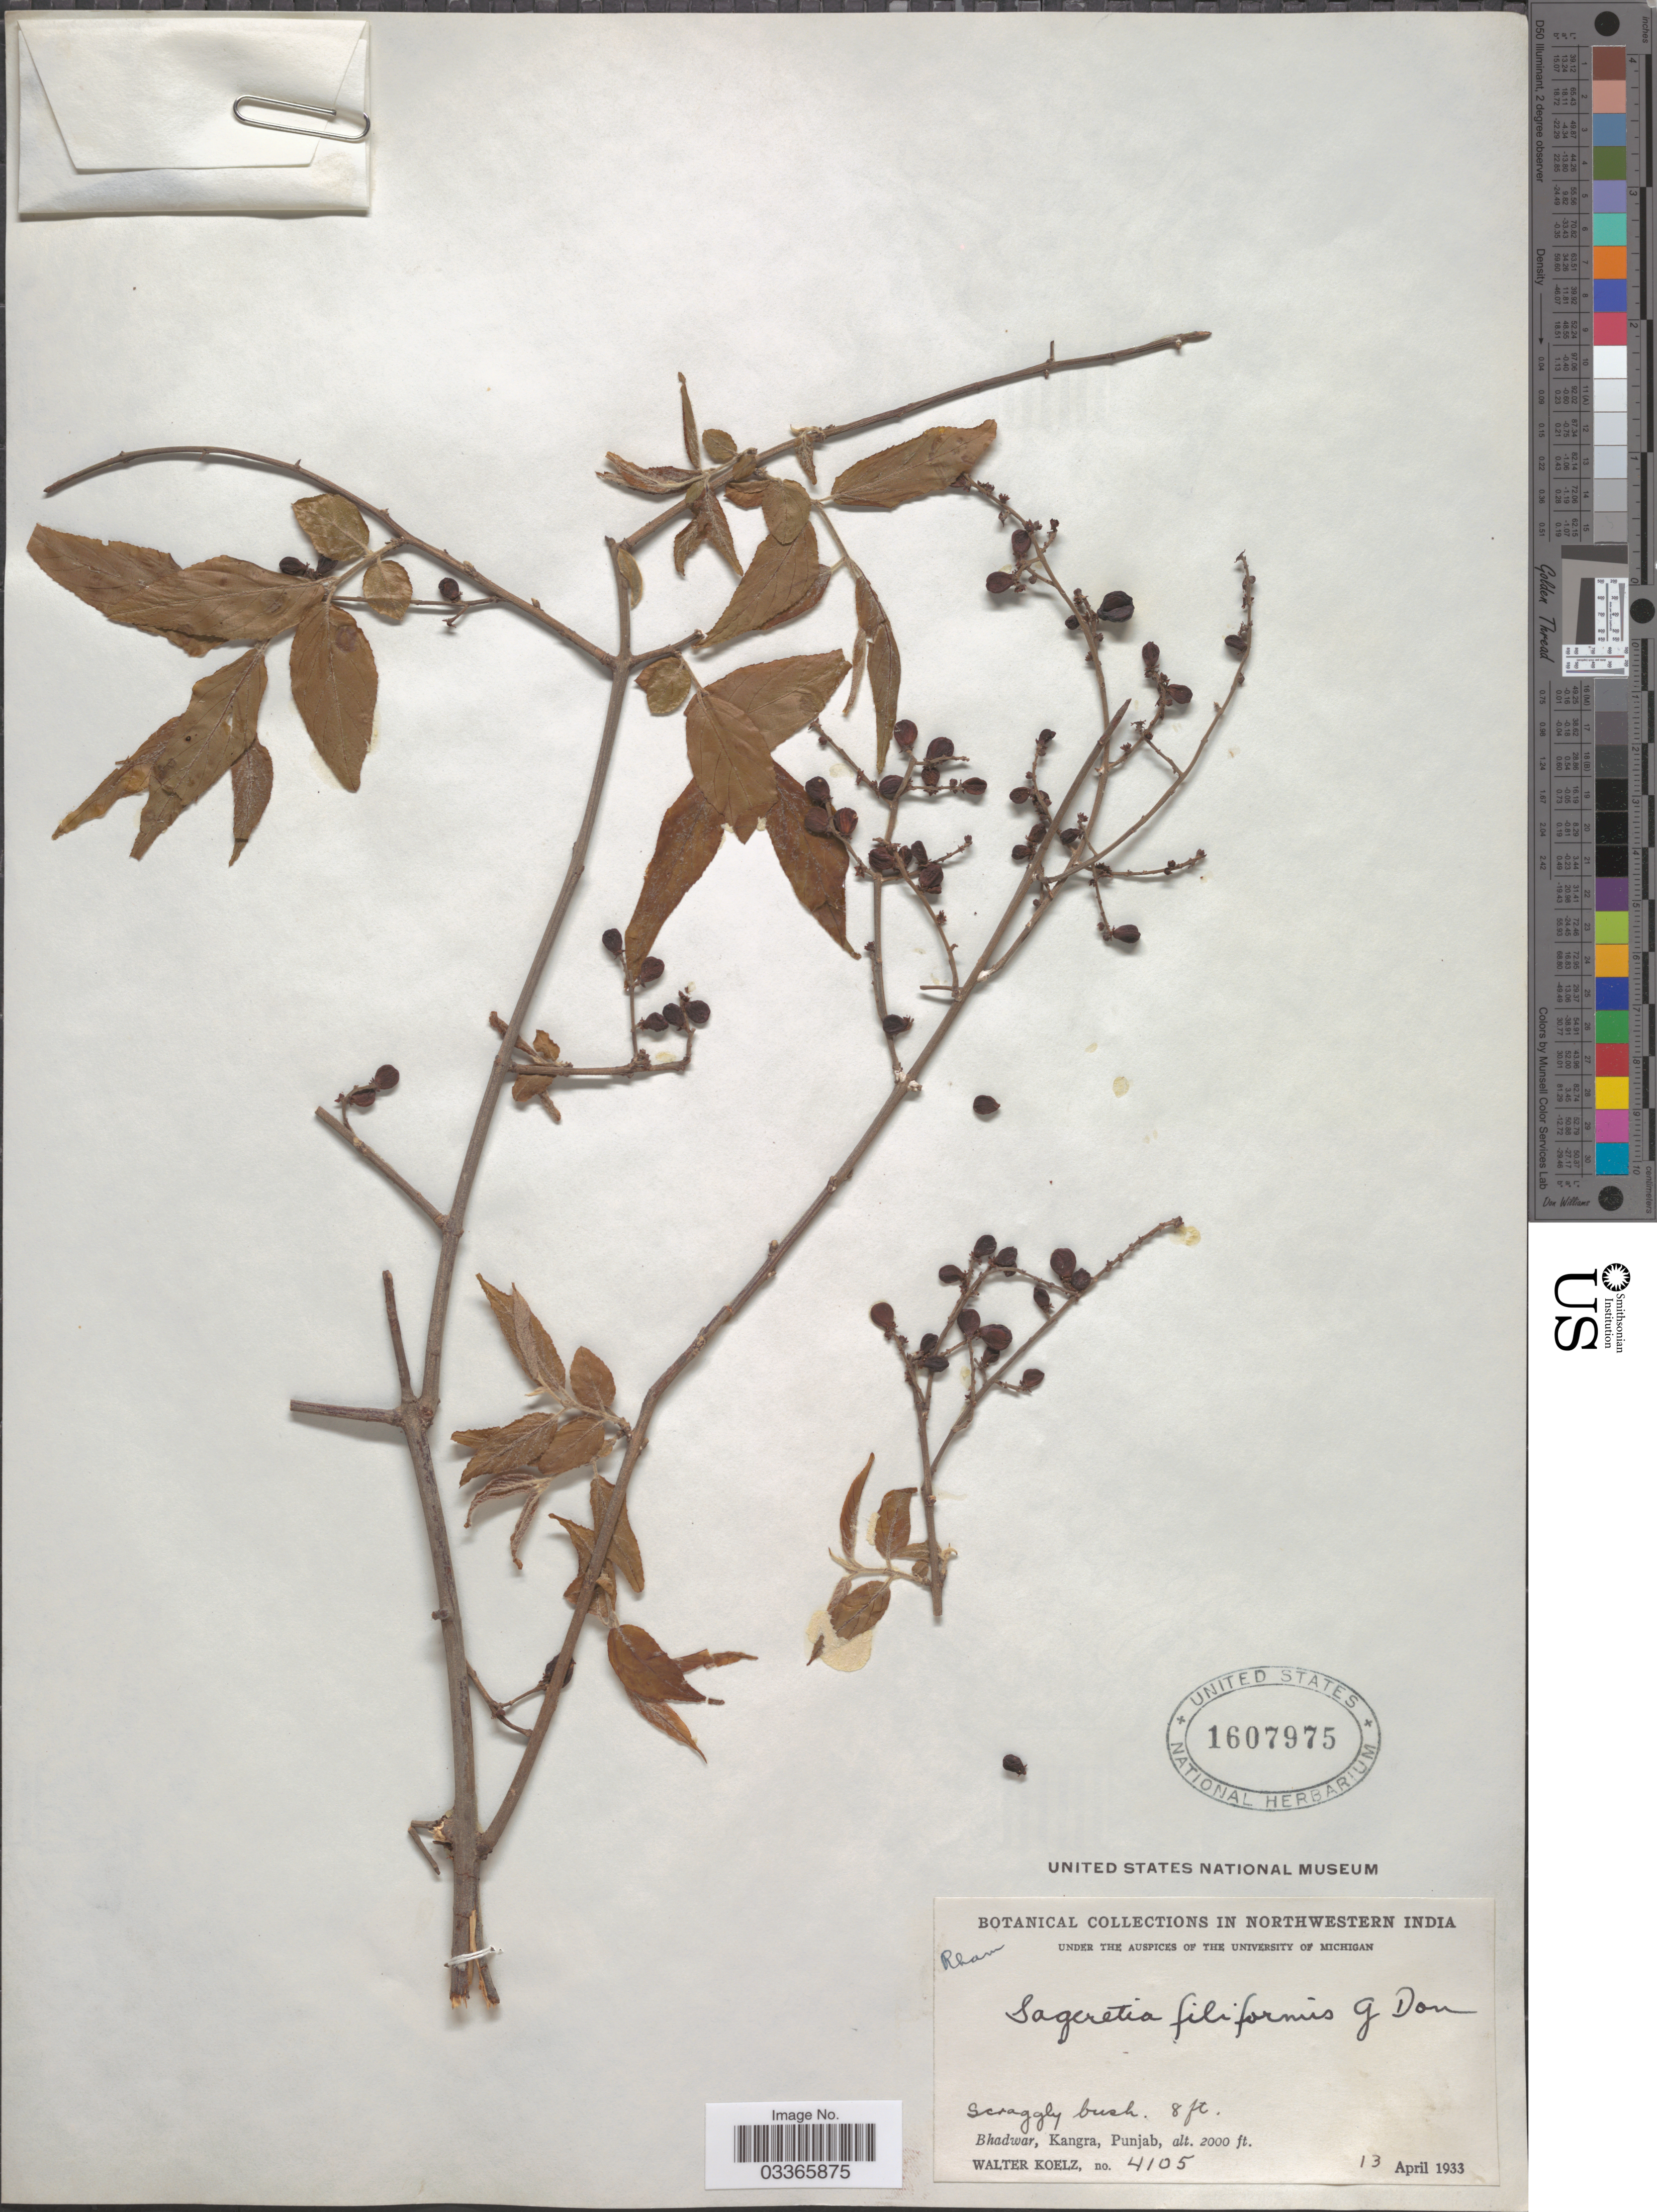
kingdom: Plantae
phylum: Tracheophyta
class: Magnoliopsida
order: Rosales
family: Rhamnaceae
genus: Sageretia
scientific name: Sageretia filiformis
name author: (Roth) G. Don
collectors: W. N. Koelz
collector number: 4105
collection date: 1933-04-13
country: India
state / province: Punjab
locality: Northwestern India. Bhadwar, Kangra.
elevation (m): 610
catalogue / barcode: US 1607975